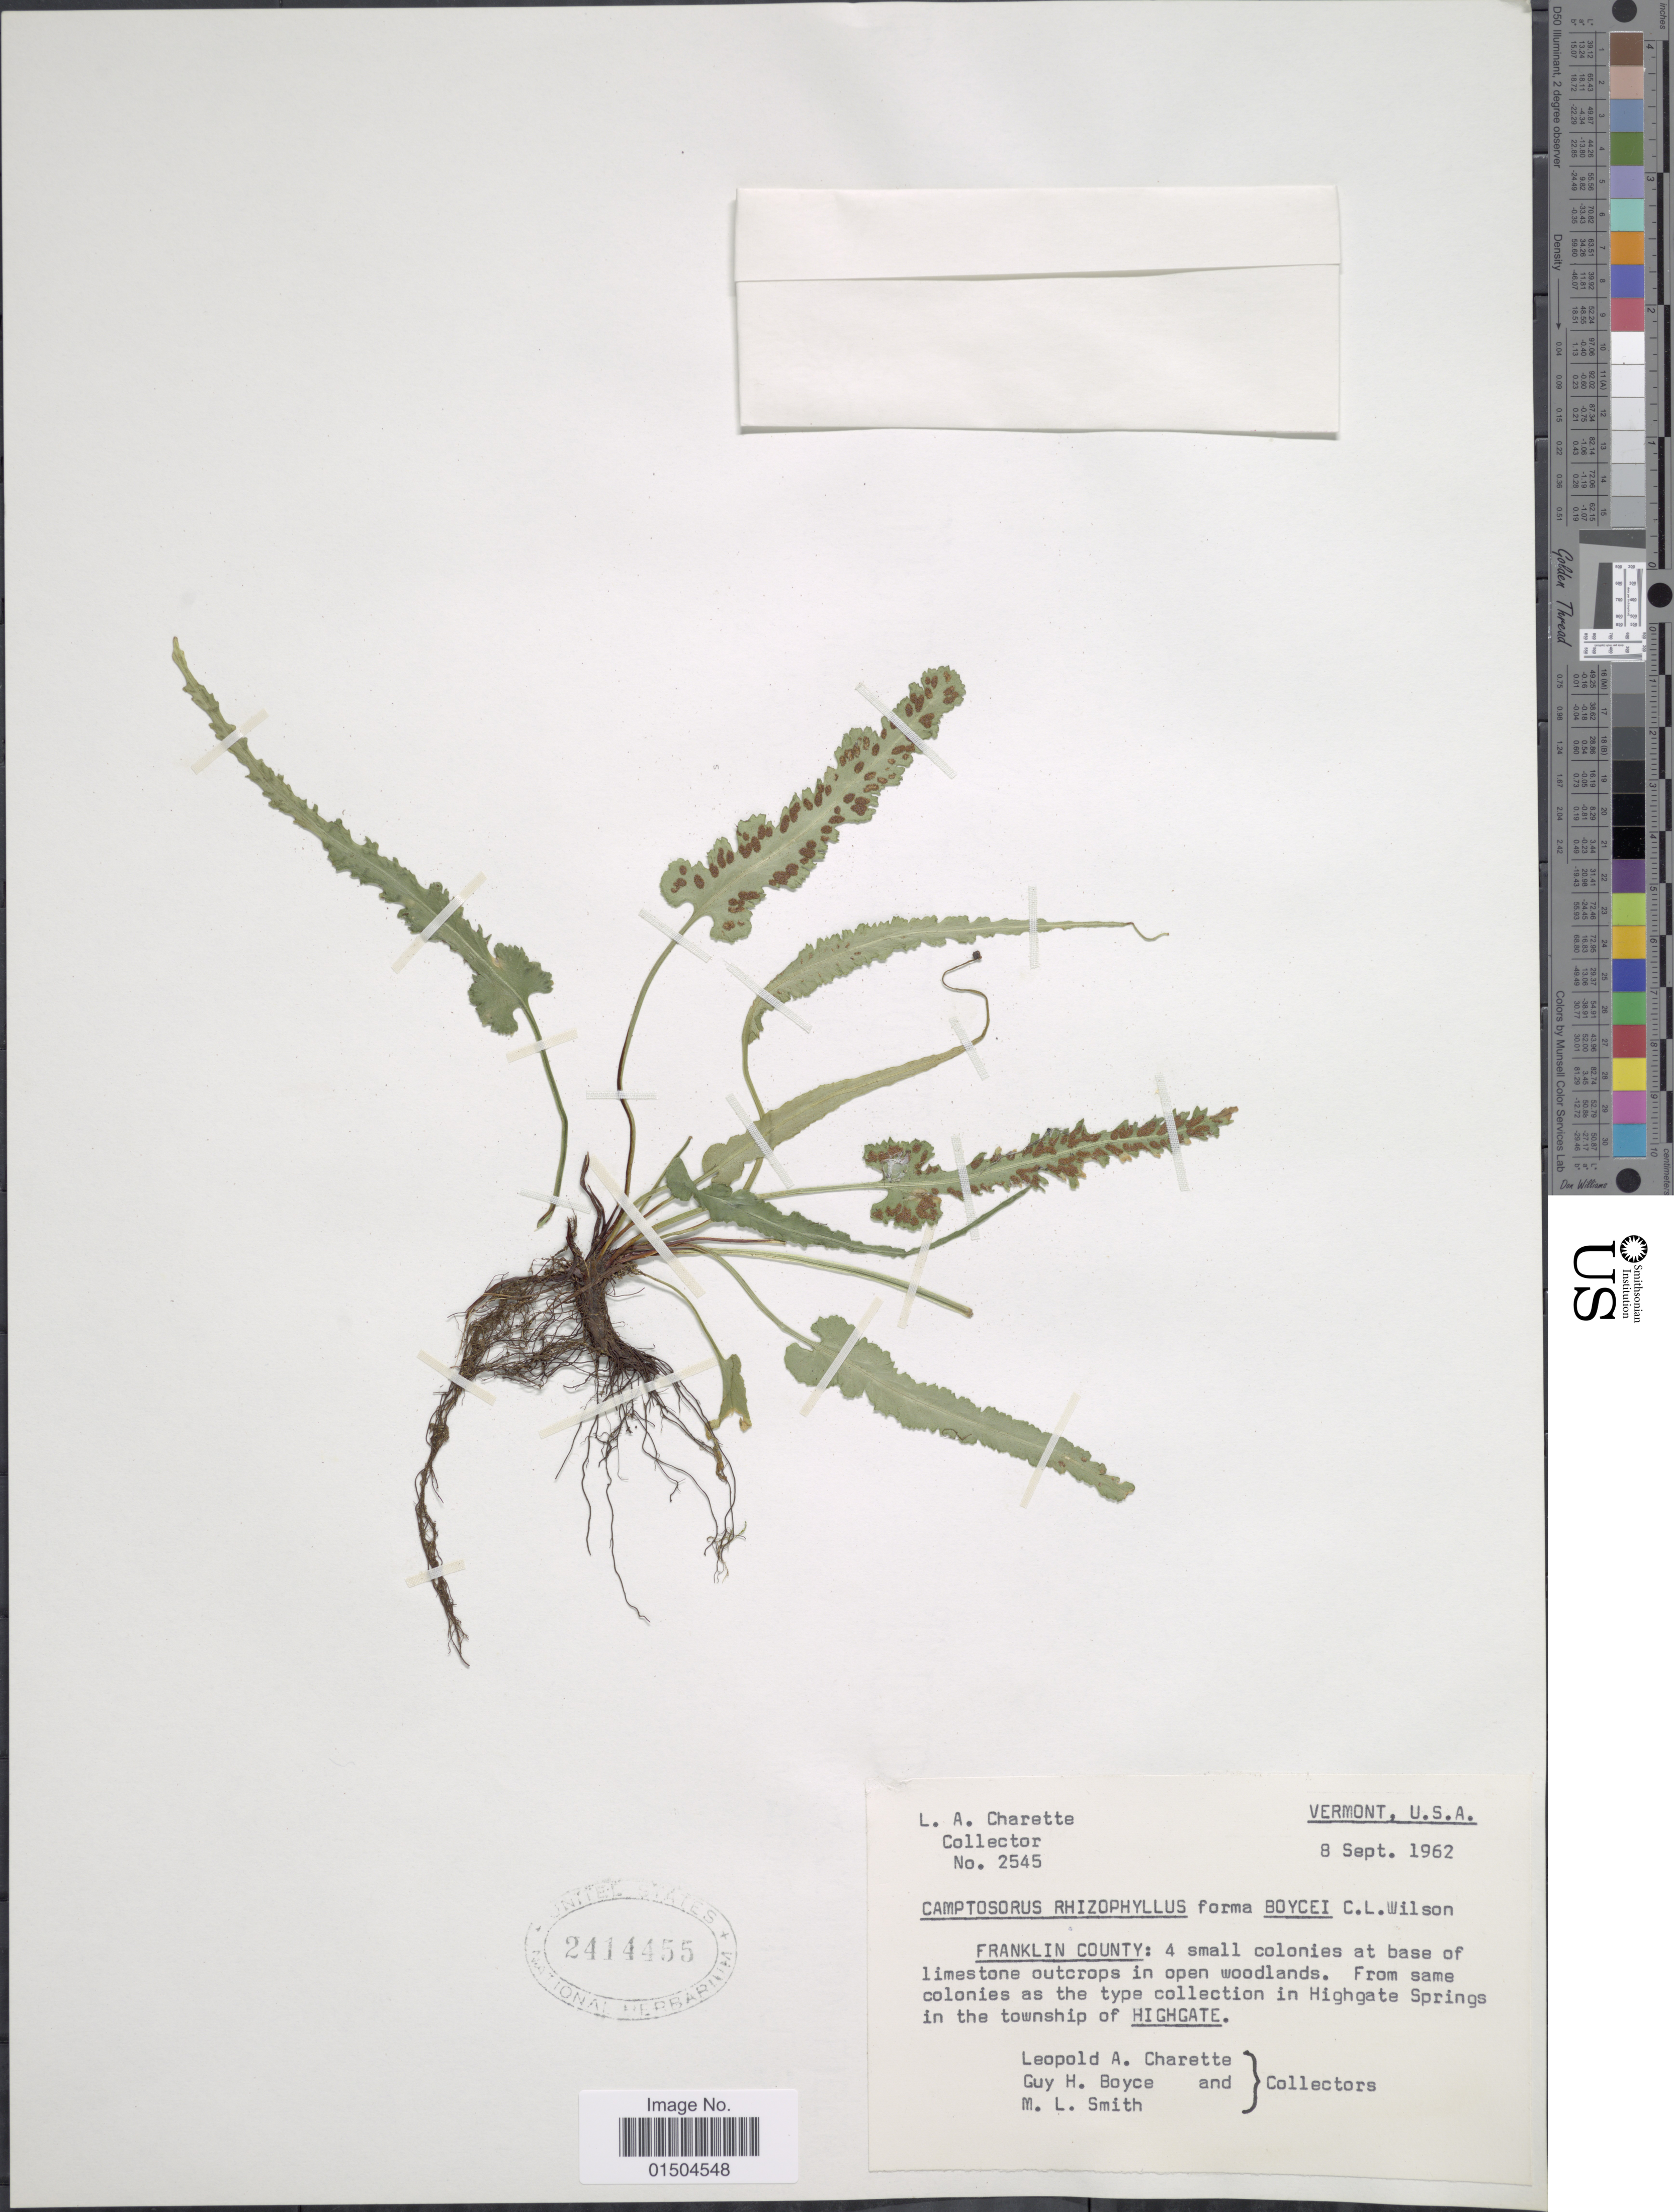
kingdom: Plantae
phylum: Tracheophyta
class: Polypodiopsida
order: Polypodiales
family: Aspleniaceae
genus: Asplenium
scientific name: Asplenium rhizophyllum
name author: L.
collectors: L. A. Charette, G. Boyce & M. Smith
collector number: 2545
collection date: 1962-09-08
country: United States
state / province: Vermont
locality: Franklin County: 4 small colonies at base of limestone outcrops in open woodlands. From same colonies as the type collection in Highgate Springs in the township of Highgate.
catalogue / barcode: US 2414455